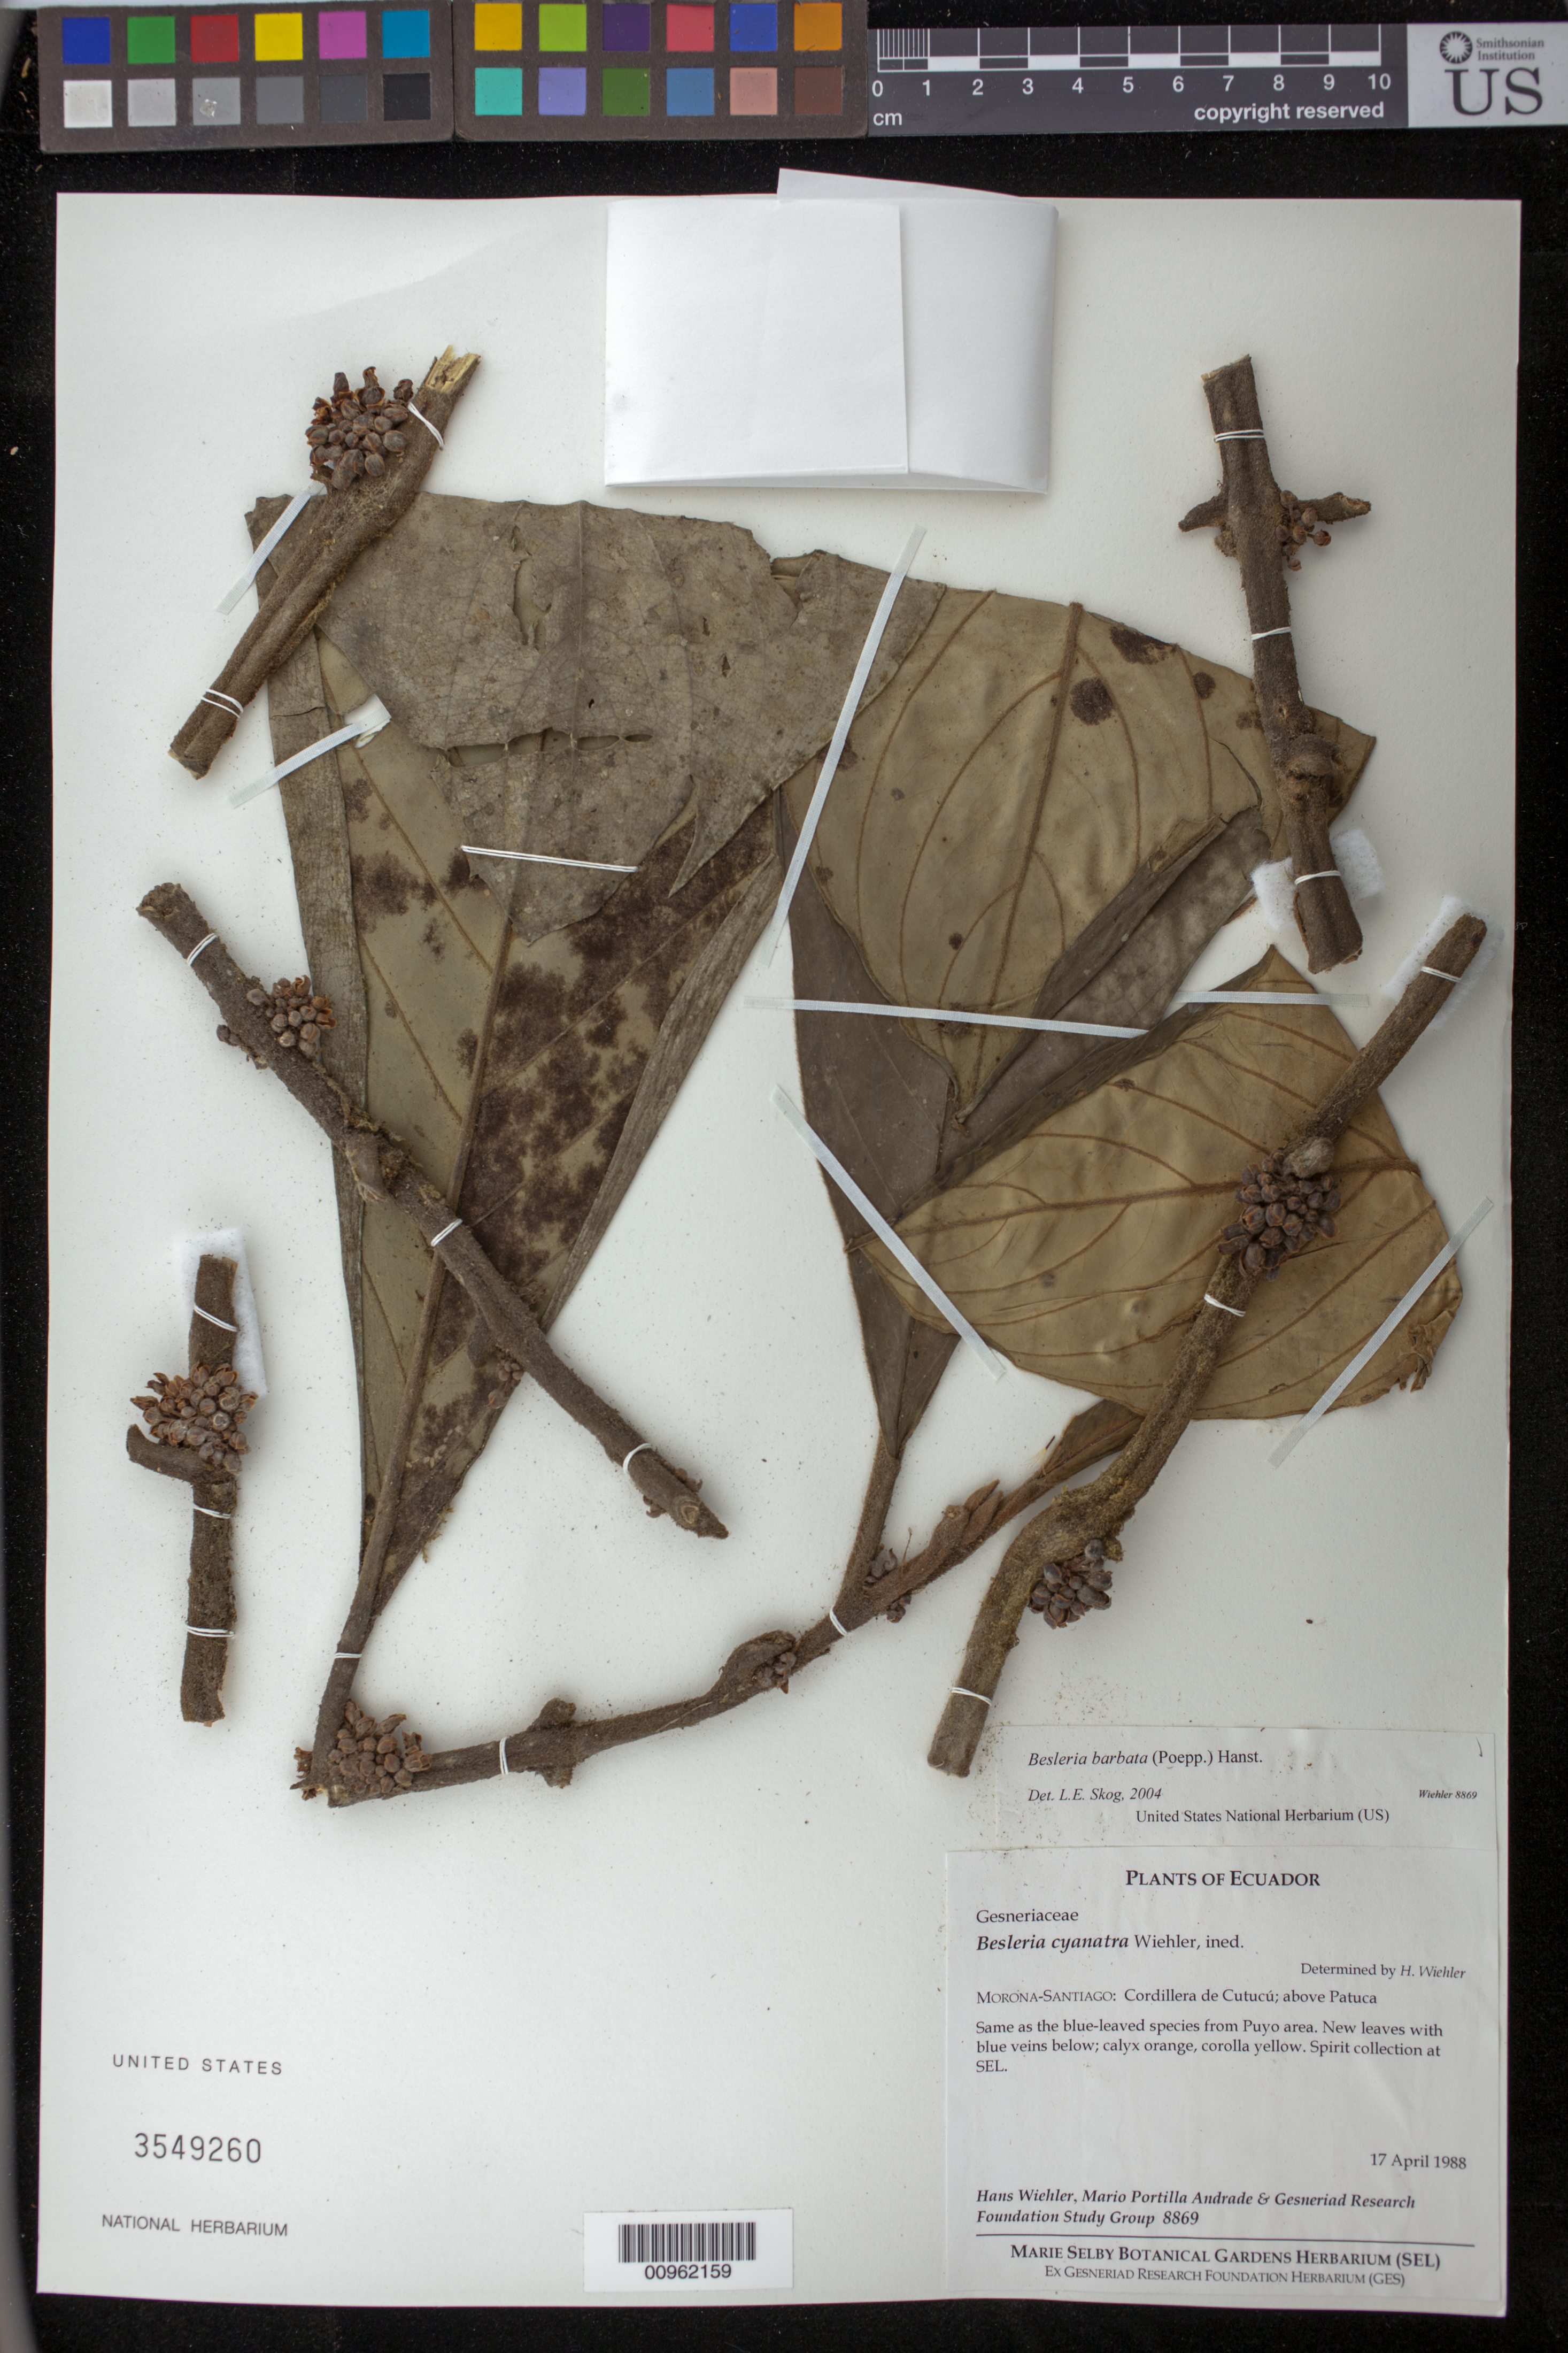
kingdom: Plantae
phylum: Tracheophyta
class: Magnoliopsida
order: Lamiales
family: Gesneriaceae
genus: Besleria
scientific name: Besleria barbata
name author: (Poepp.) Hanst.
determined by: Skog, Laurence E.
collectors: H. J. Wiehler, M. Portilla Andrade & GRF Study Group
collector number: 8869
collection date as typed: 17 Apr 1988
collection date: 1988-04-17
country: Ecuador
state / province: Morona-Santiago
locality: Morona-Sangiago: Cordillera de Cutucú, between Sucua and Patuca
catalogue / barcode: US 3549260